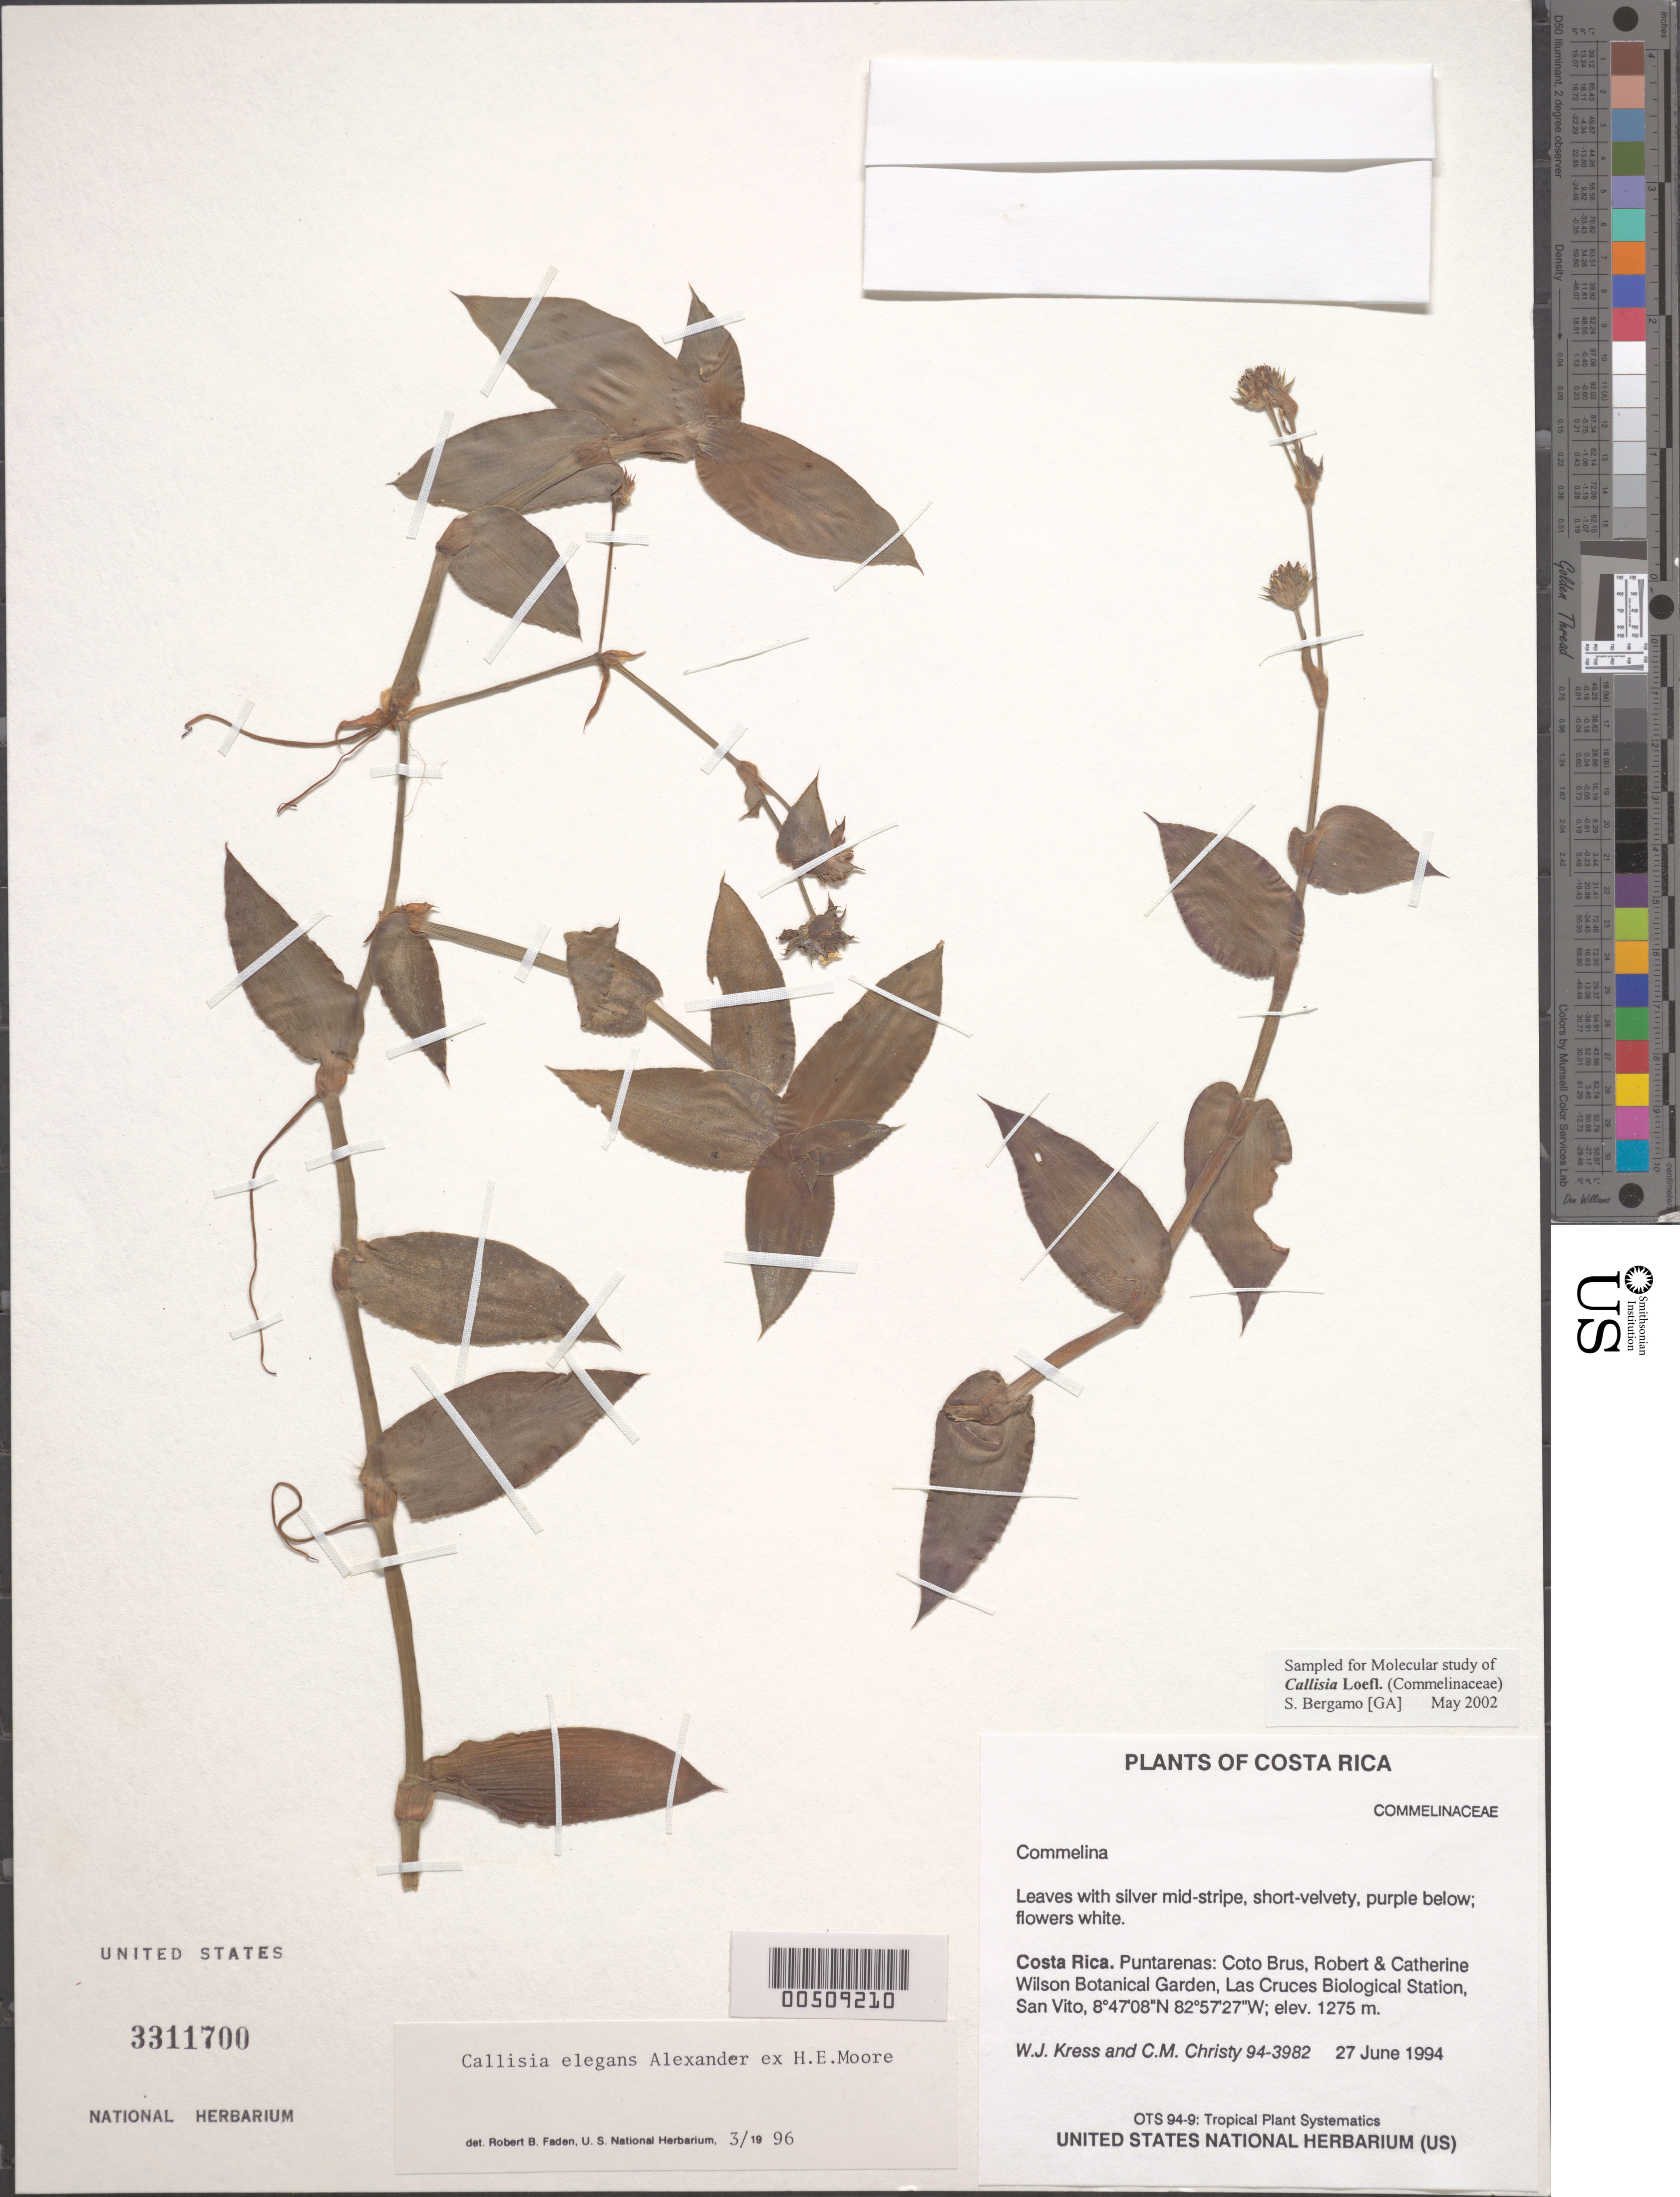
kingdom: Plantae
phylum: Tracheophyta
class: Liliopsida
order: Commelinales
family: Commelinaceae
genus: Callisia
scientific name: Callisia elegans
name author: Alexander ex H.E. Moore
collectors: W. J. Kress & C. M. Christy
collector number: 94-3982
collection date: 1994-06-27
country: Costa Rica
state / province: Puntarenas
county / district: Coto Brus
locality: Robert & Catherine Wilson Botanical Garden, Las Cruces Biological Station, San Vito.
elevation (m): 1275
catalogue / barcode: US 3311700